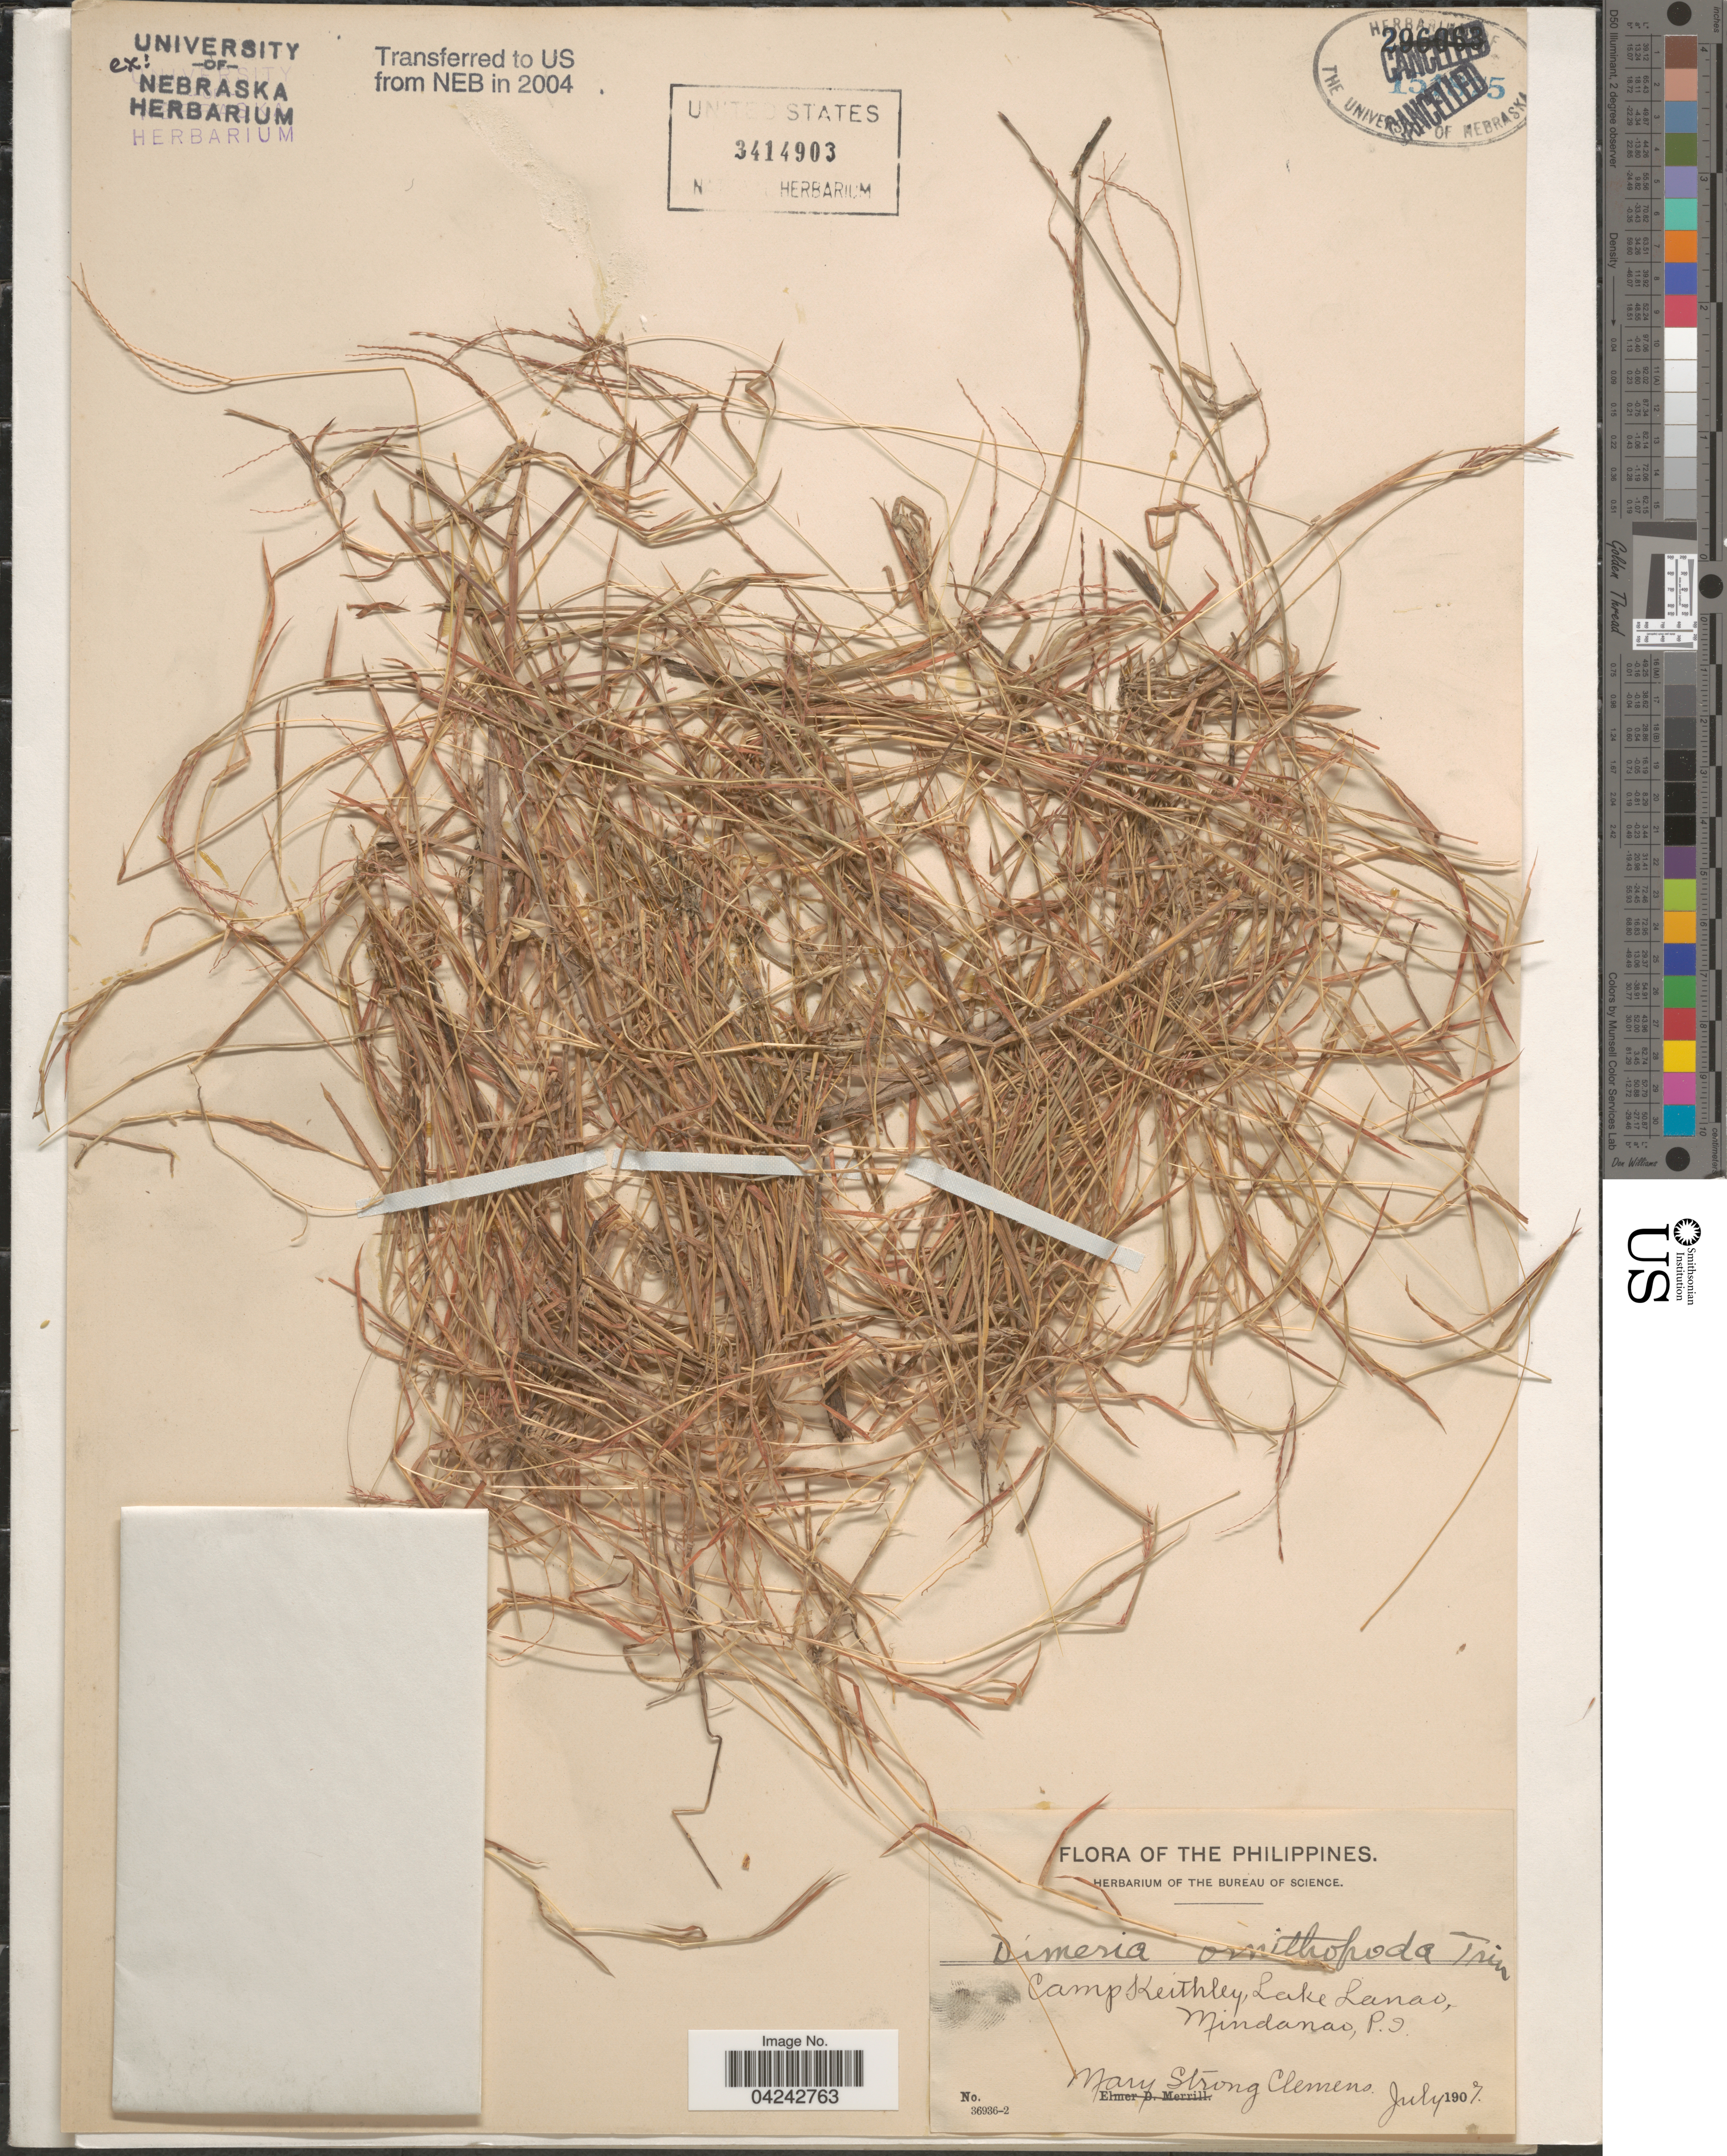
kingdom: Plantae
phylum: Tracheophyta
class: Liliopsida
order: Poales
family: Poaceae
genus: Dimeria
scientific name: Dimeria ornithopoda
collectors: M. S. Clemens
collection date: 1907-07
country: Philippines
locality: Camp Keithley. Lake Lanao. Mindanao, P.I.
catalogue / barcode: US 3414903